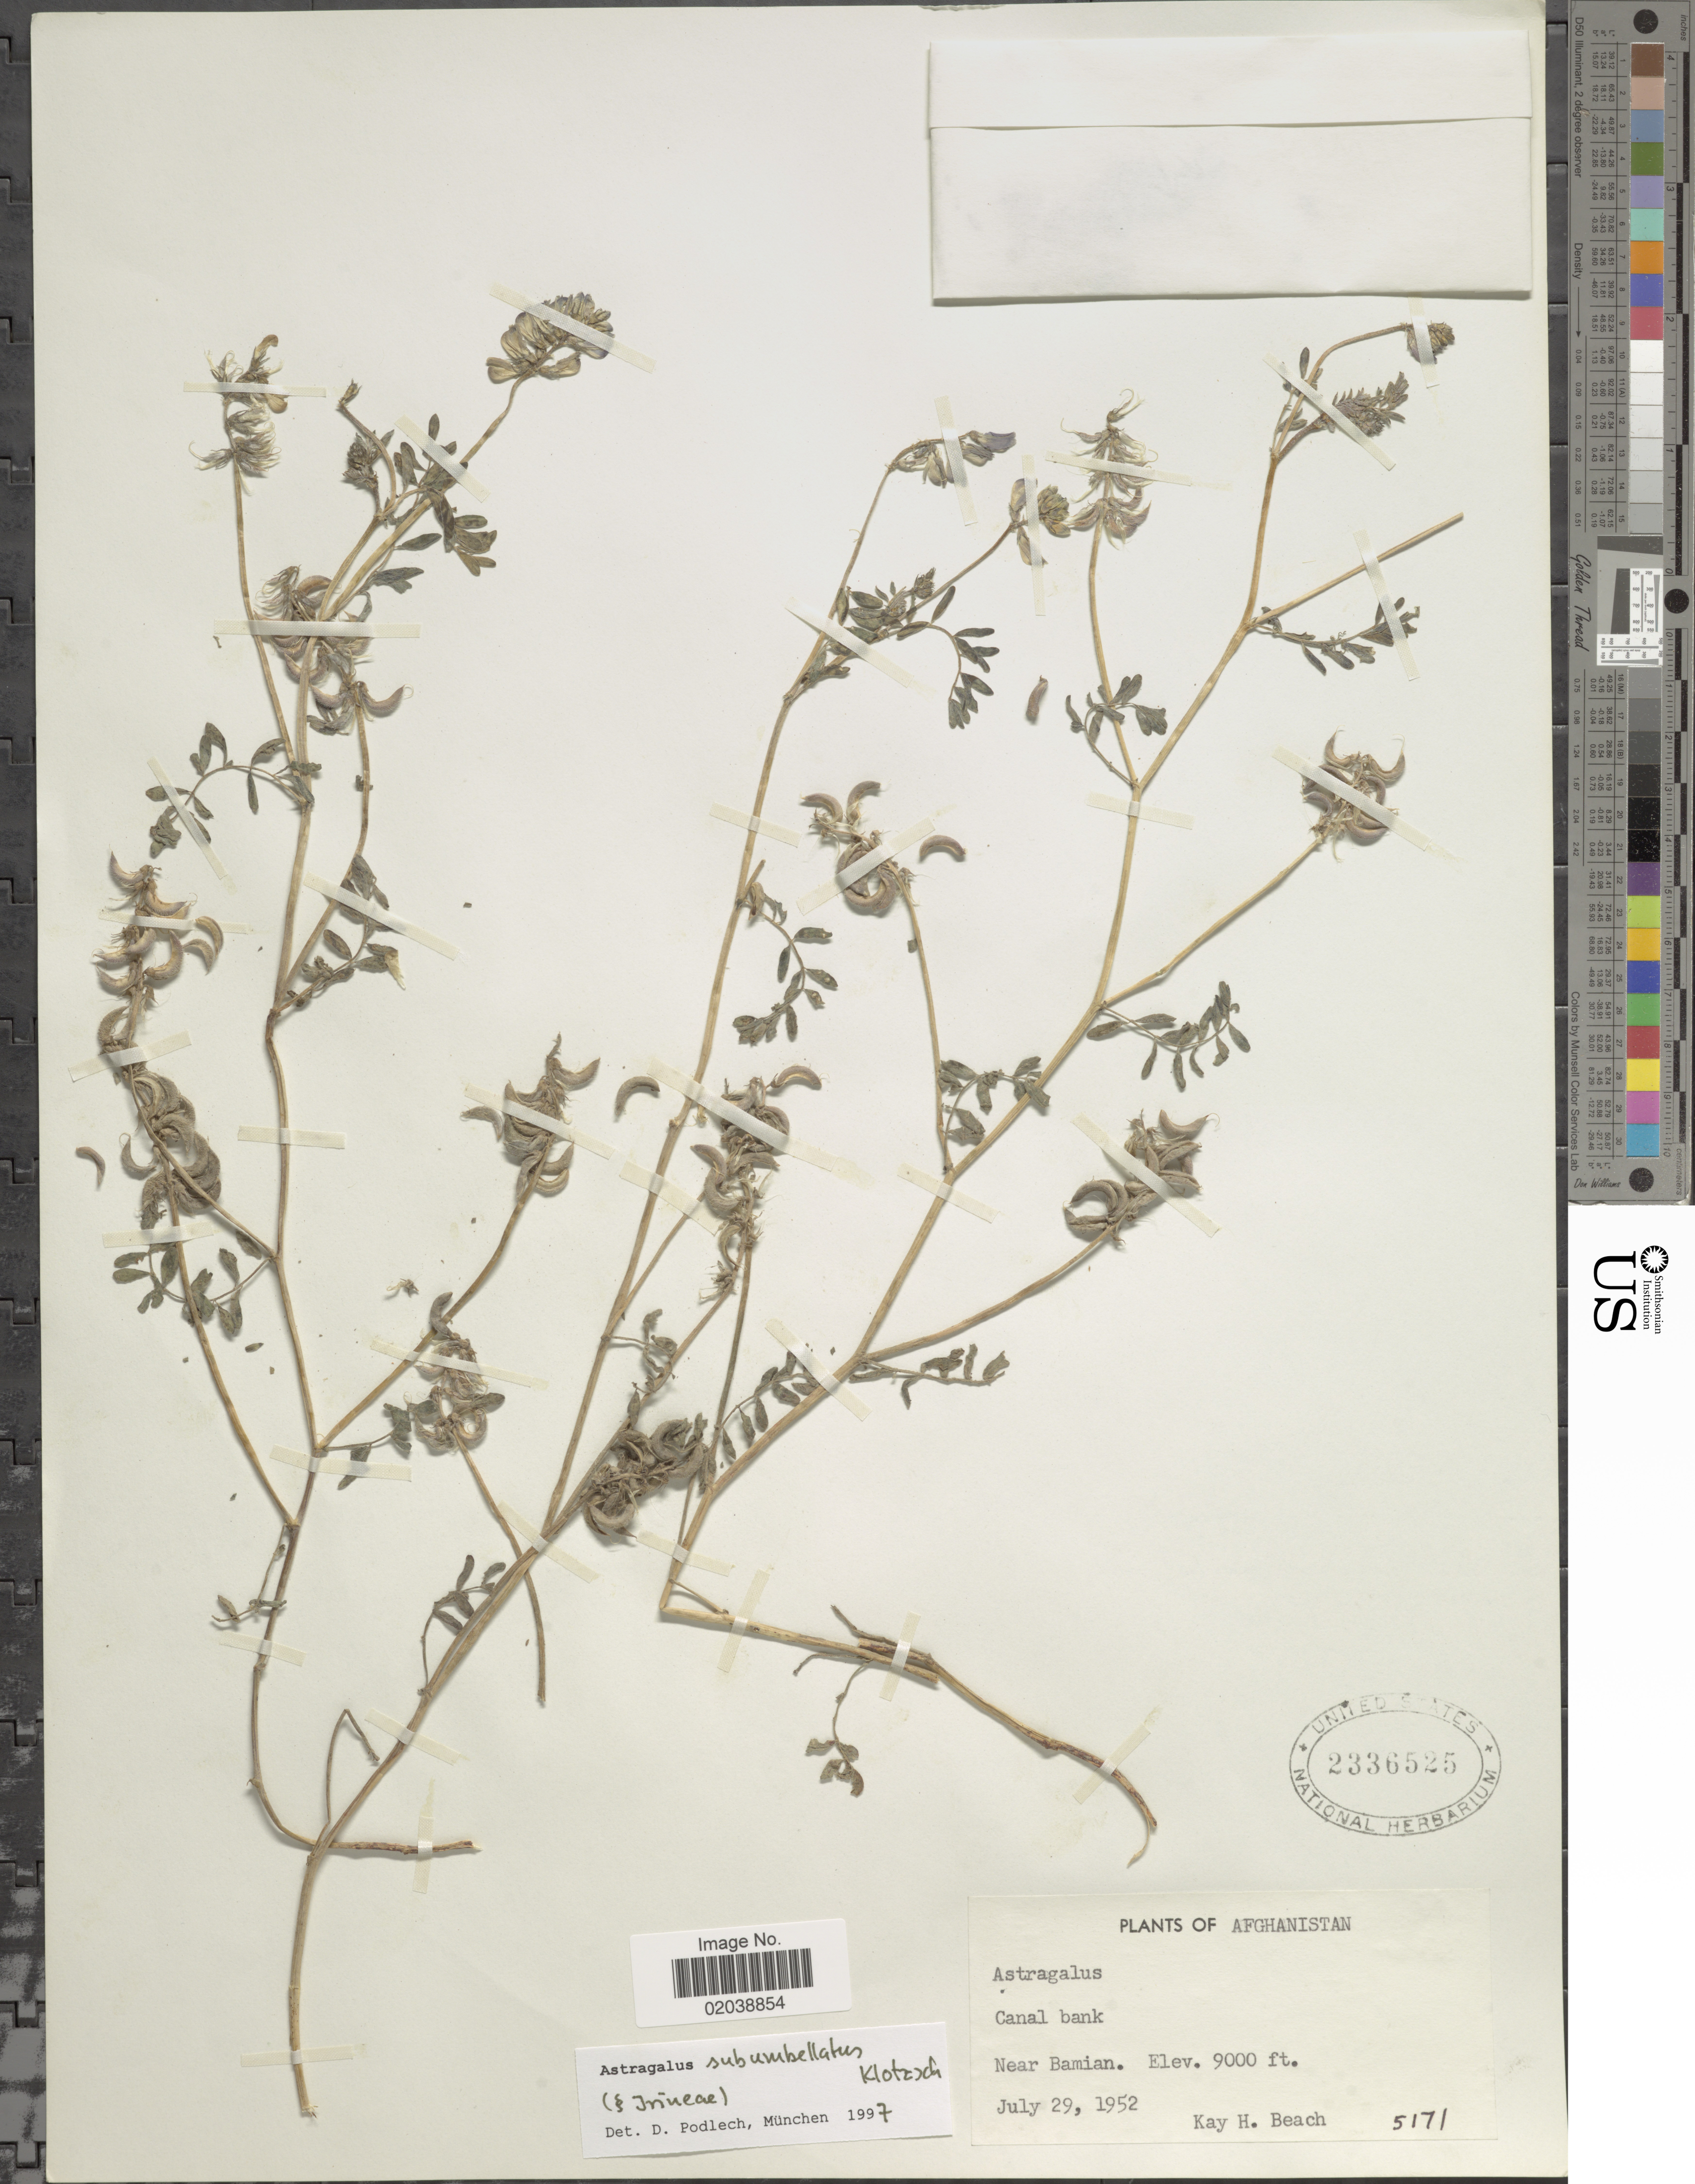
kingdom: Plantae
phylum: Tracheophyta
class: Magnoliopsida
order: Fabales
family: Fabaceae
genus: Astragalus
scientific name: Astragalus subumbellatus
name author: Klotzsch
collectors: K. H. Beach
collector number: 5171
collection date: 1952-07-29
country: Afghanistan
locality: Near Bamian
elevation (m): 2743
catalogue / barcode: US 2336525